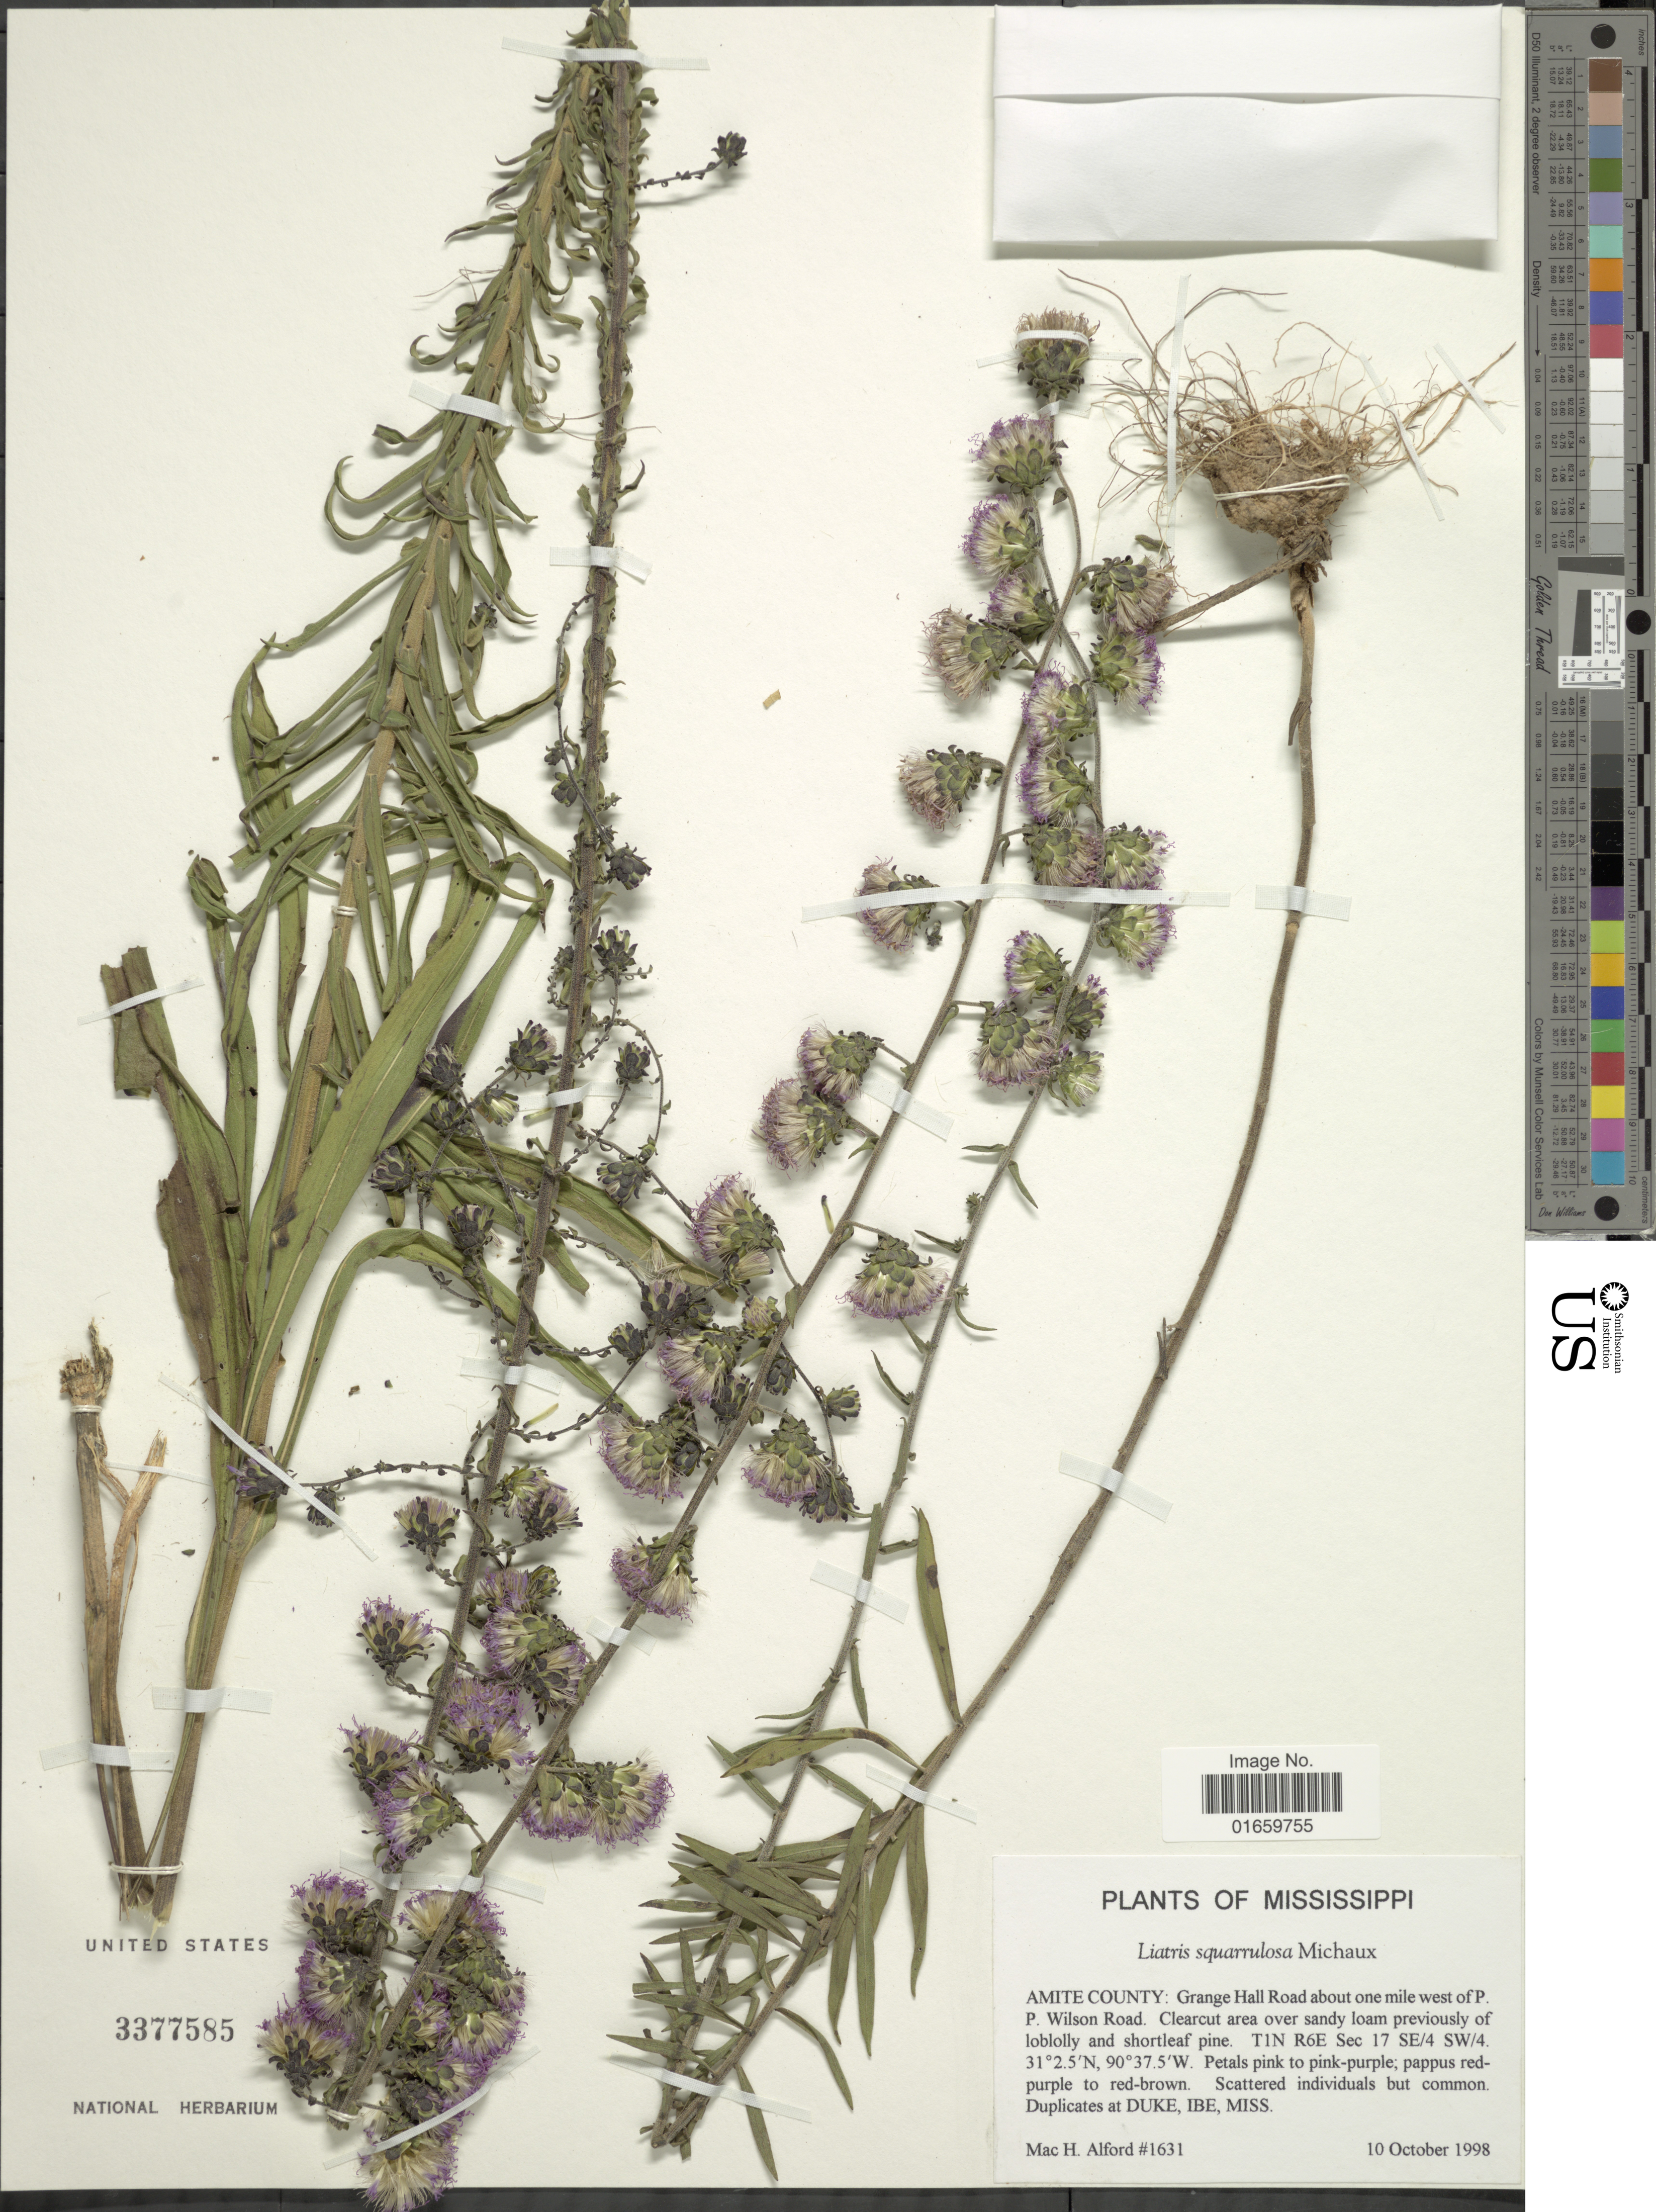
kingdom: Plantae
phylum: Tracheophyta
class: Magnoliopsida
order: Asterales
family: Asteraceae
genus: Liatris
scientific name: Liatris squarrulosa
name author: Michx.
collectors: M. H. Alford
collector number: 1631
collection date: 1998-10-10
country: United States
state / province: Mississippi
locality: Amite County: Grange Hall Road about one mile west of P. P. Wilson Road, T1n R6E sec 17 SE/4 SW/4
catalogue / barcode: US 3377585